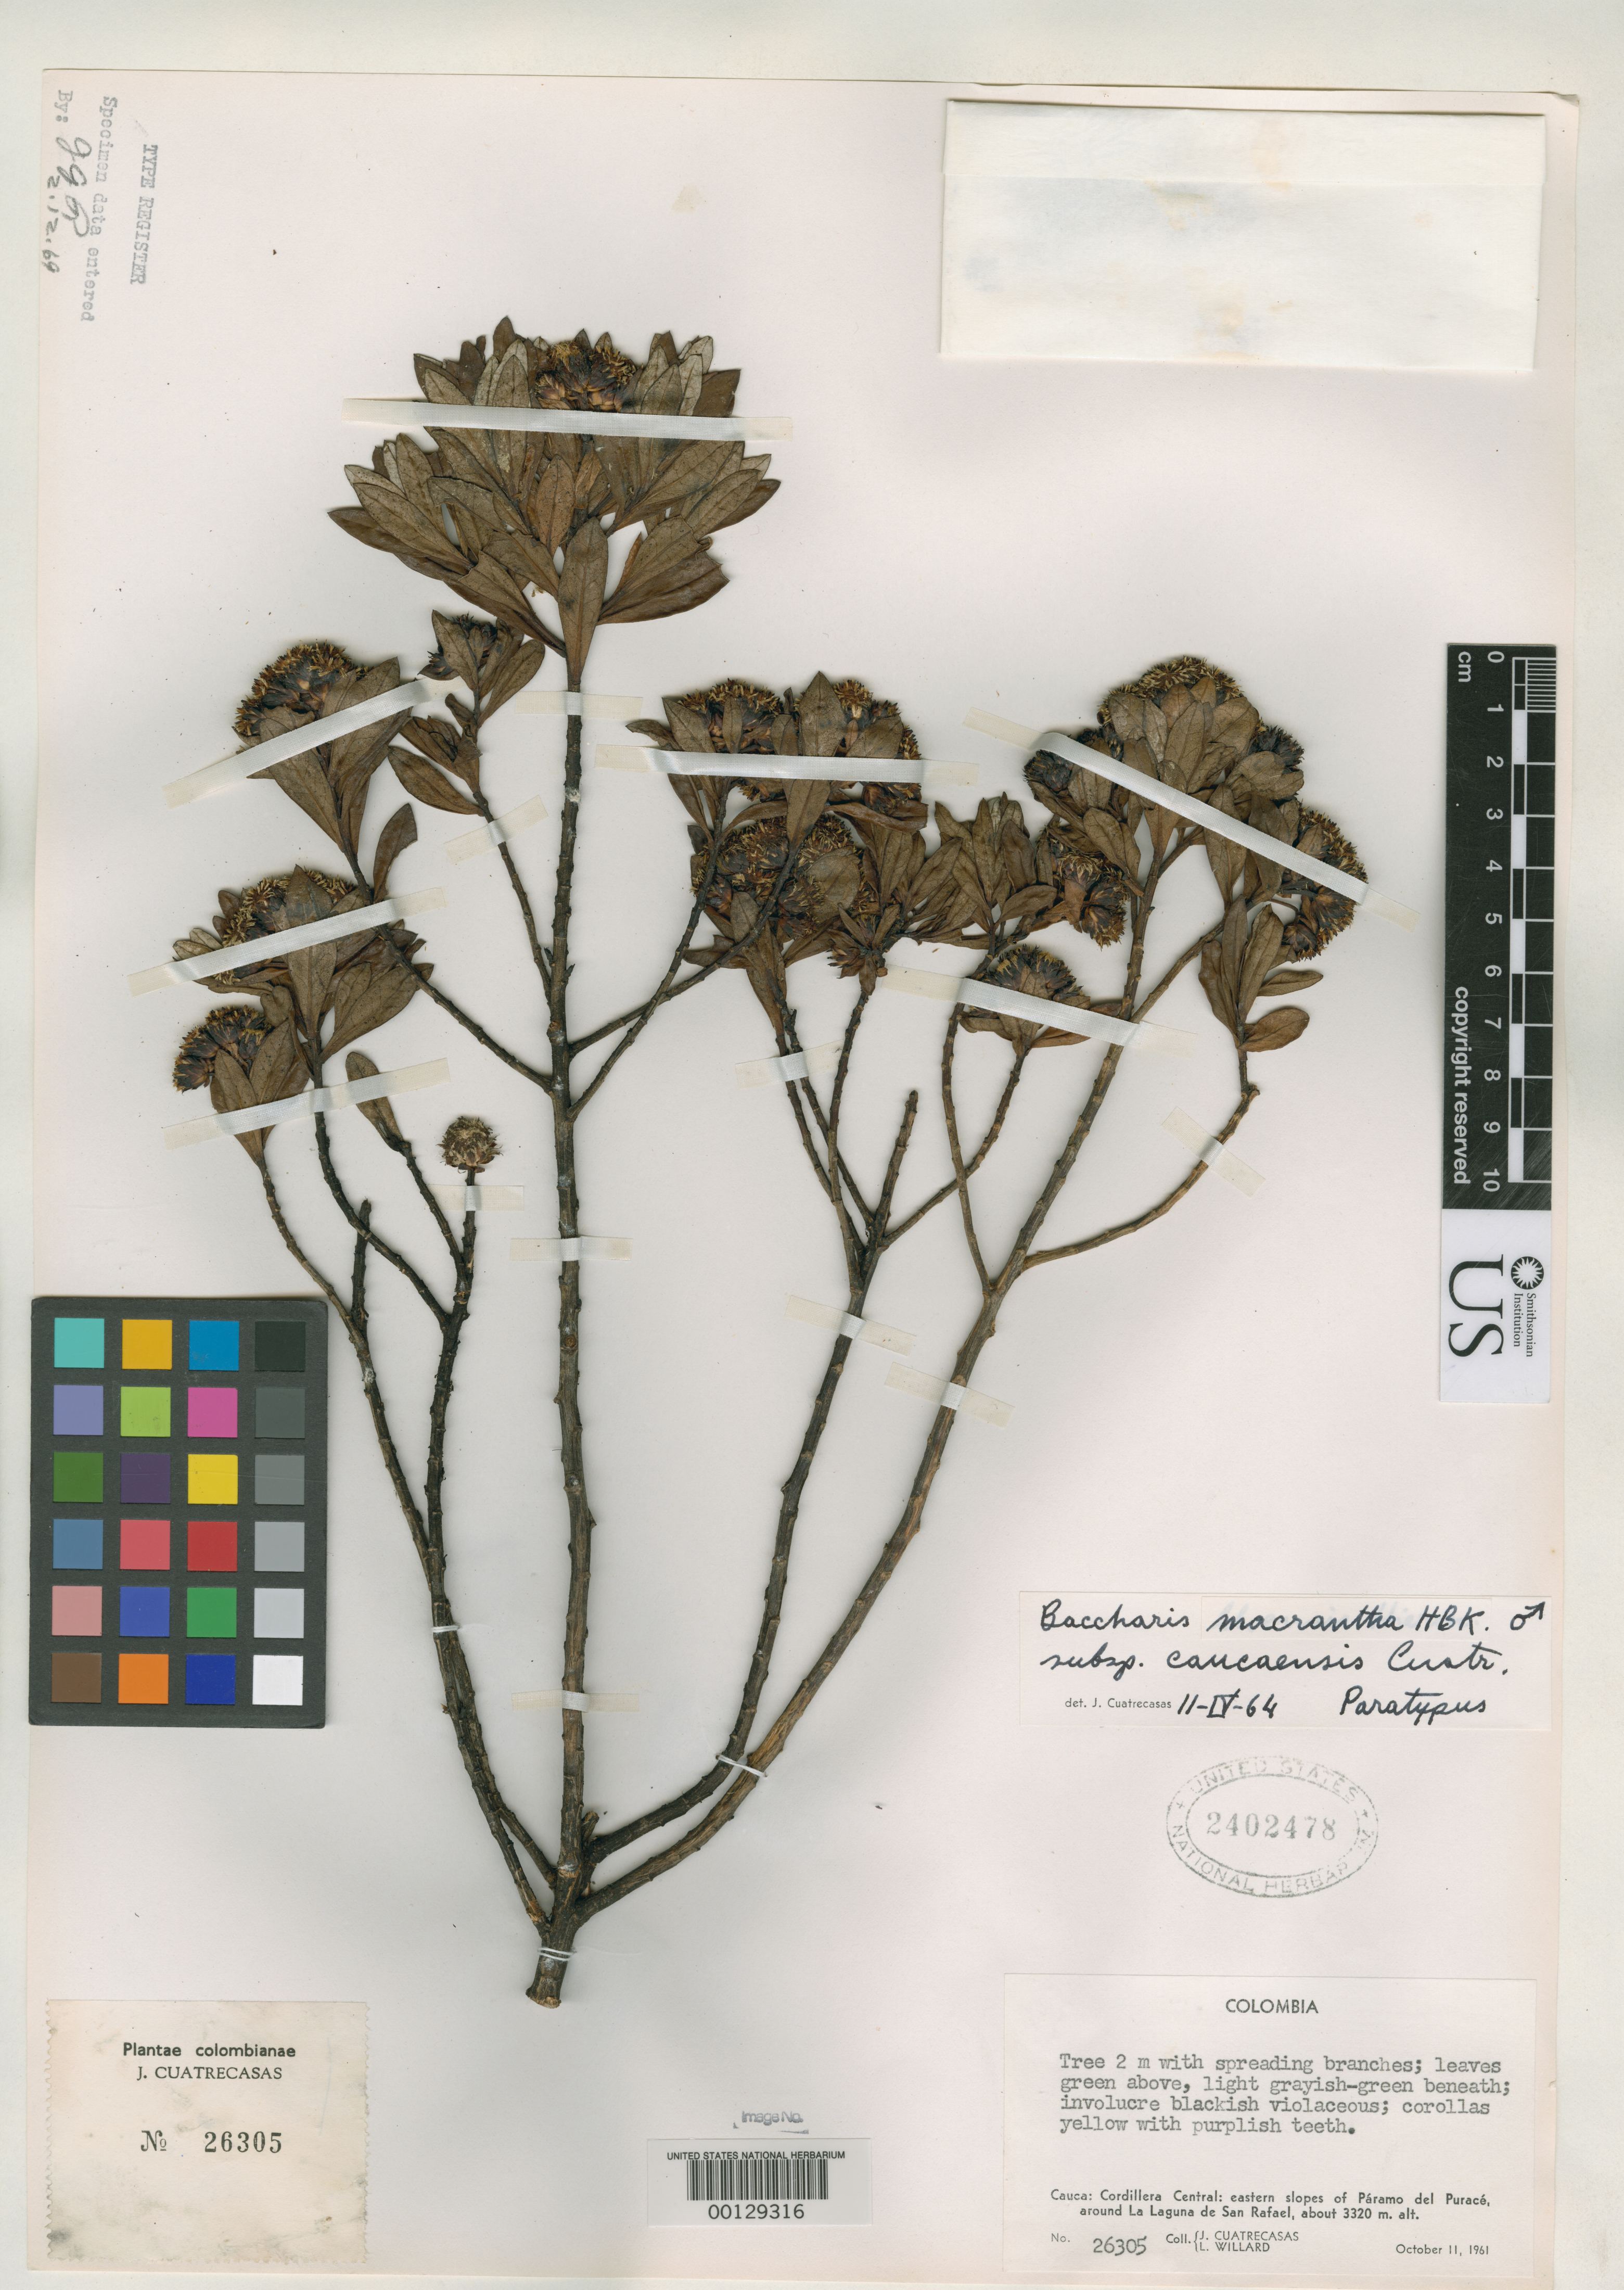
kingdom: Plantae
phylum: Tracheophyta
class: Magnoliopsida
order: Asterales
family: Asteraceae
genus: Baccharis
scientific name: Baccharis macrantha subsp. caucaensis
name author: Cuatrec.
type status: Paratype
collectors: J. Cuatrecasas & L. Willard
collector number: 26305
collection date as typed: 11 Oct 1961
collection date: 1961-10-11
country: Colombia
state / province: Cauca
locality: Cordillera Central: eastern slopes of Páramo del Purace, around la Laguna de San Rafael.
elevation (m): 3320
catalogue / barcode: US 2402478